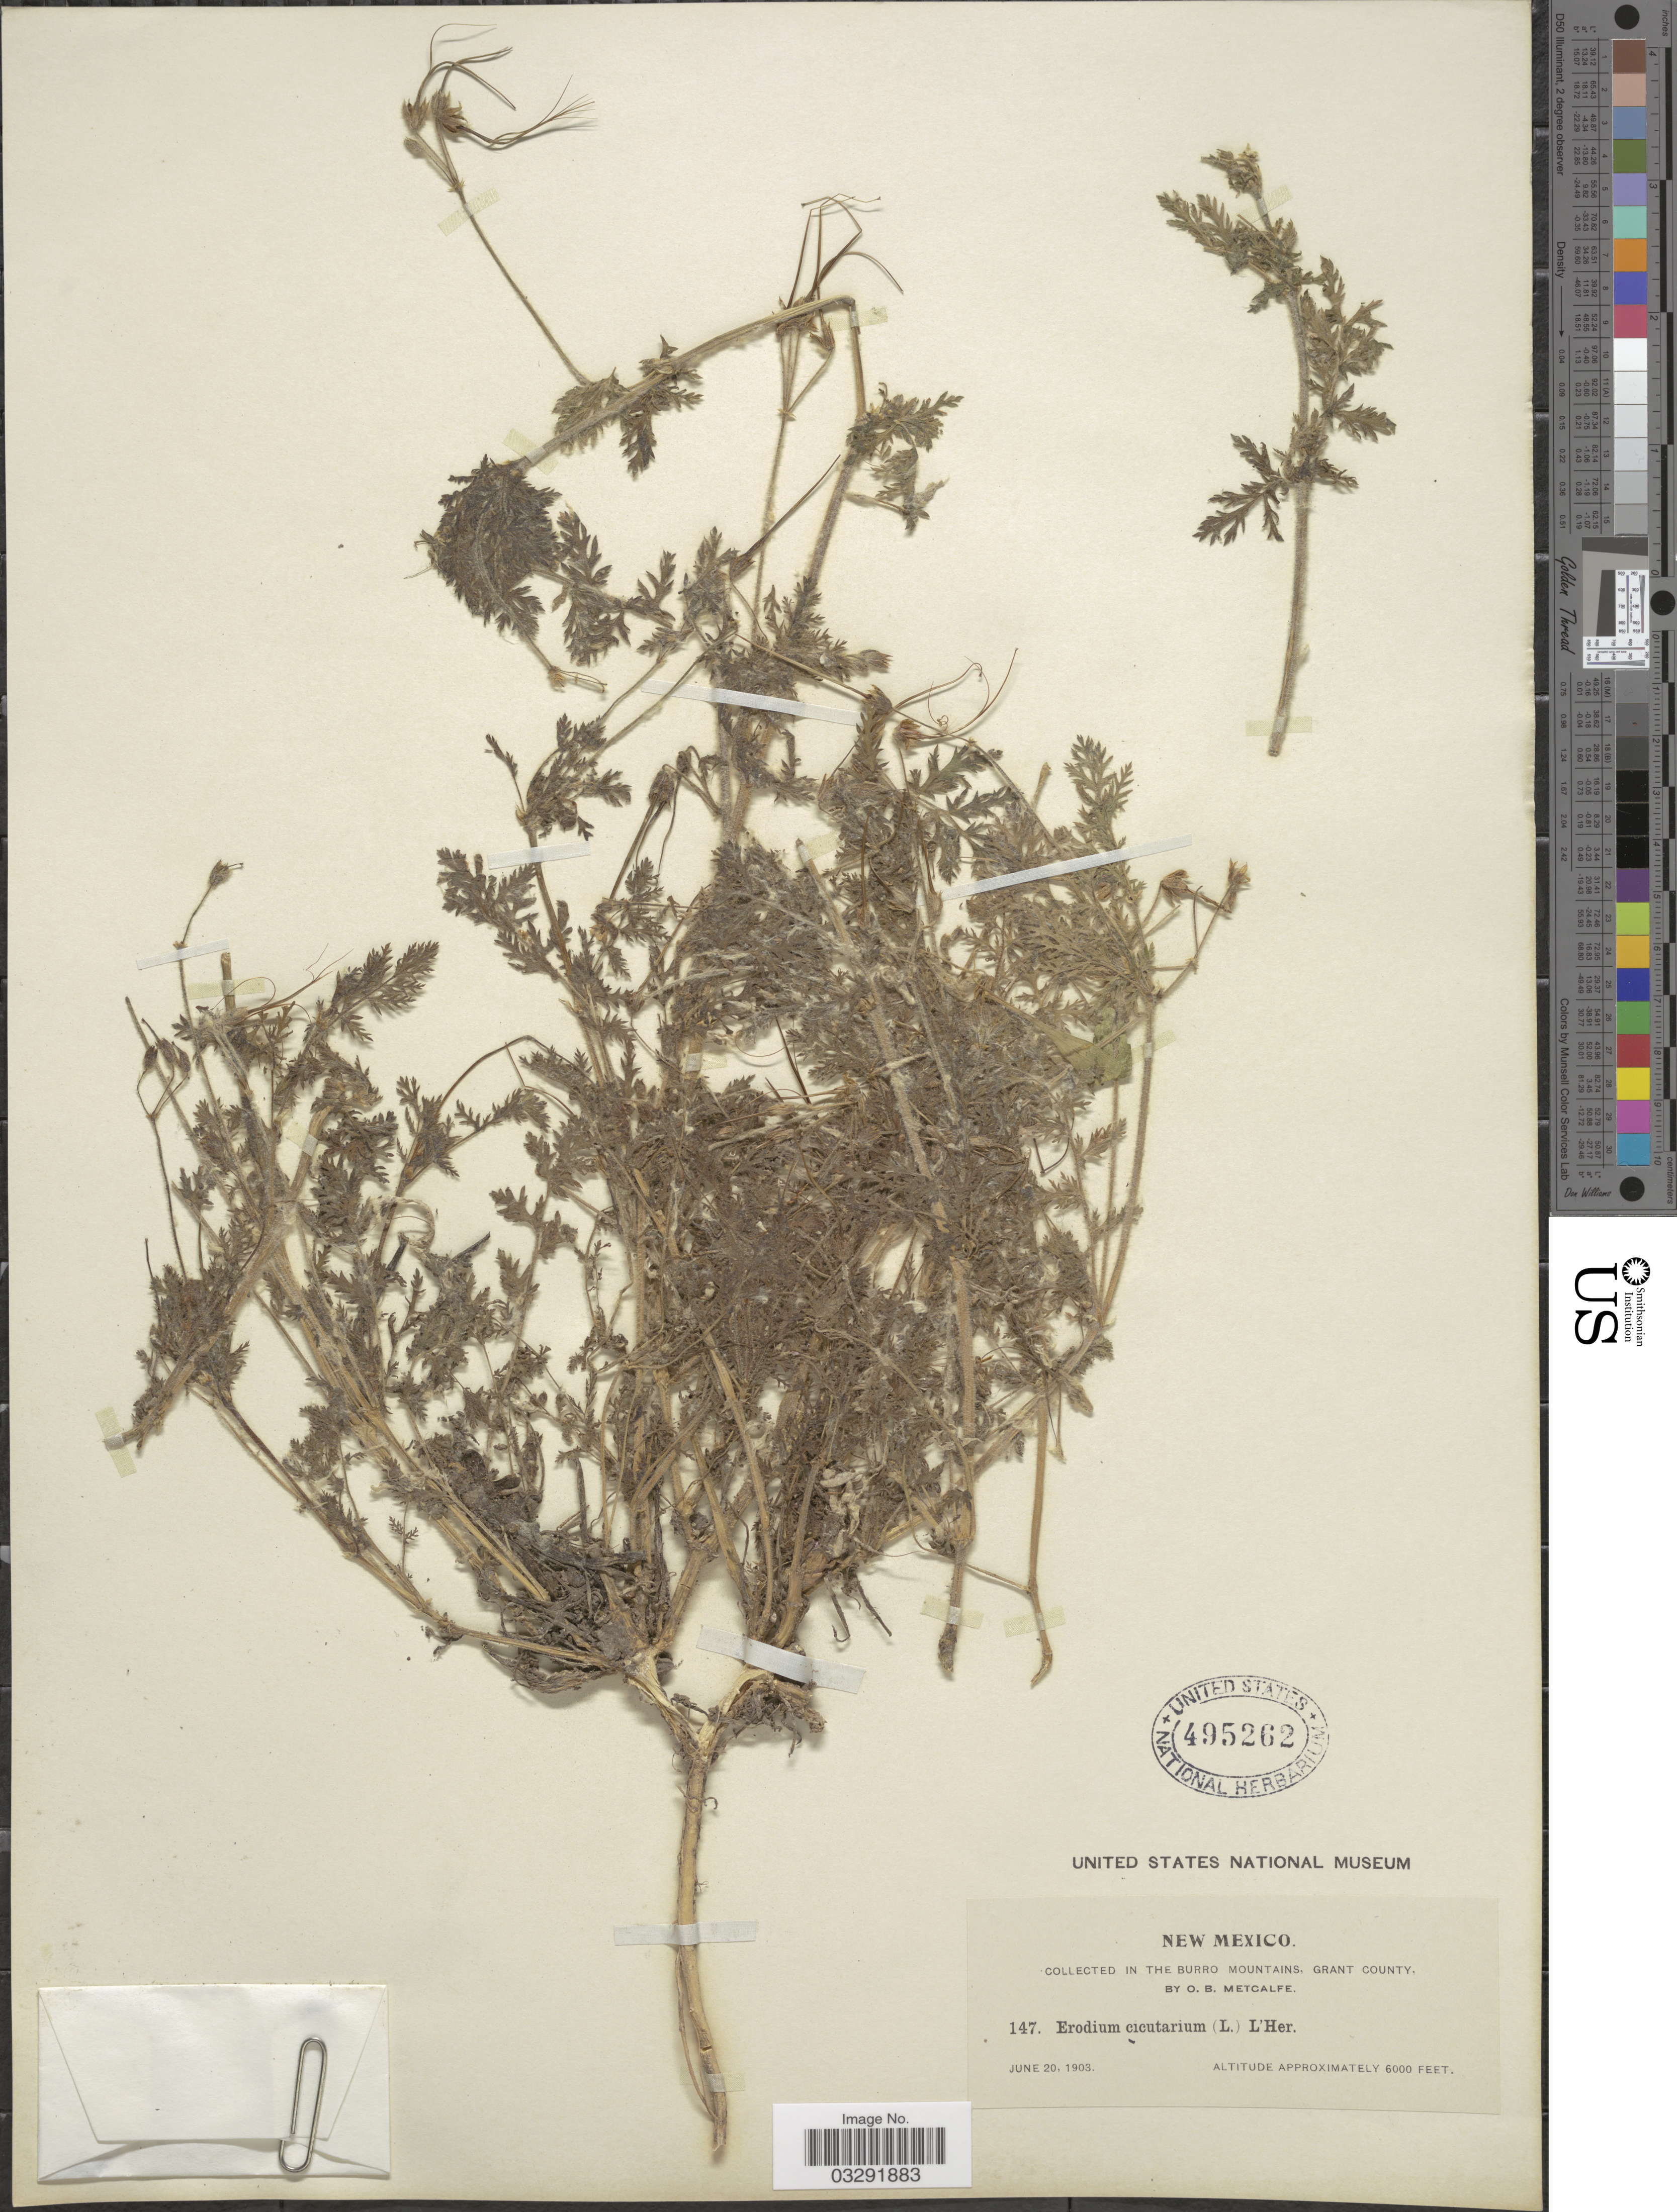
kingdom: Plantae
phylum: Tracheophyta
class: Magnoliopsida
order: Geraniales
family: Geraniaceae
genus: Erodium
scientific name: Erodium cicutarium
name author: (L.) L'Hér.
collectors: O. B. Metcalfe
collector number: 147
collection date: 1903-06-20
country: United States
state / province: New Mexico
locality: Burro Mountains, Grant County.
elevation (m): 1829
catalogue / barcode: US 495262